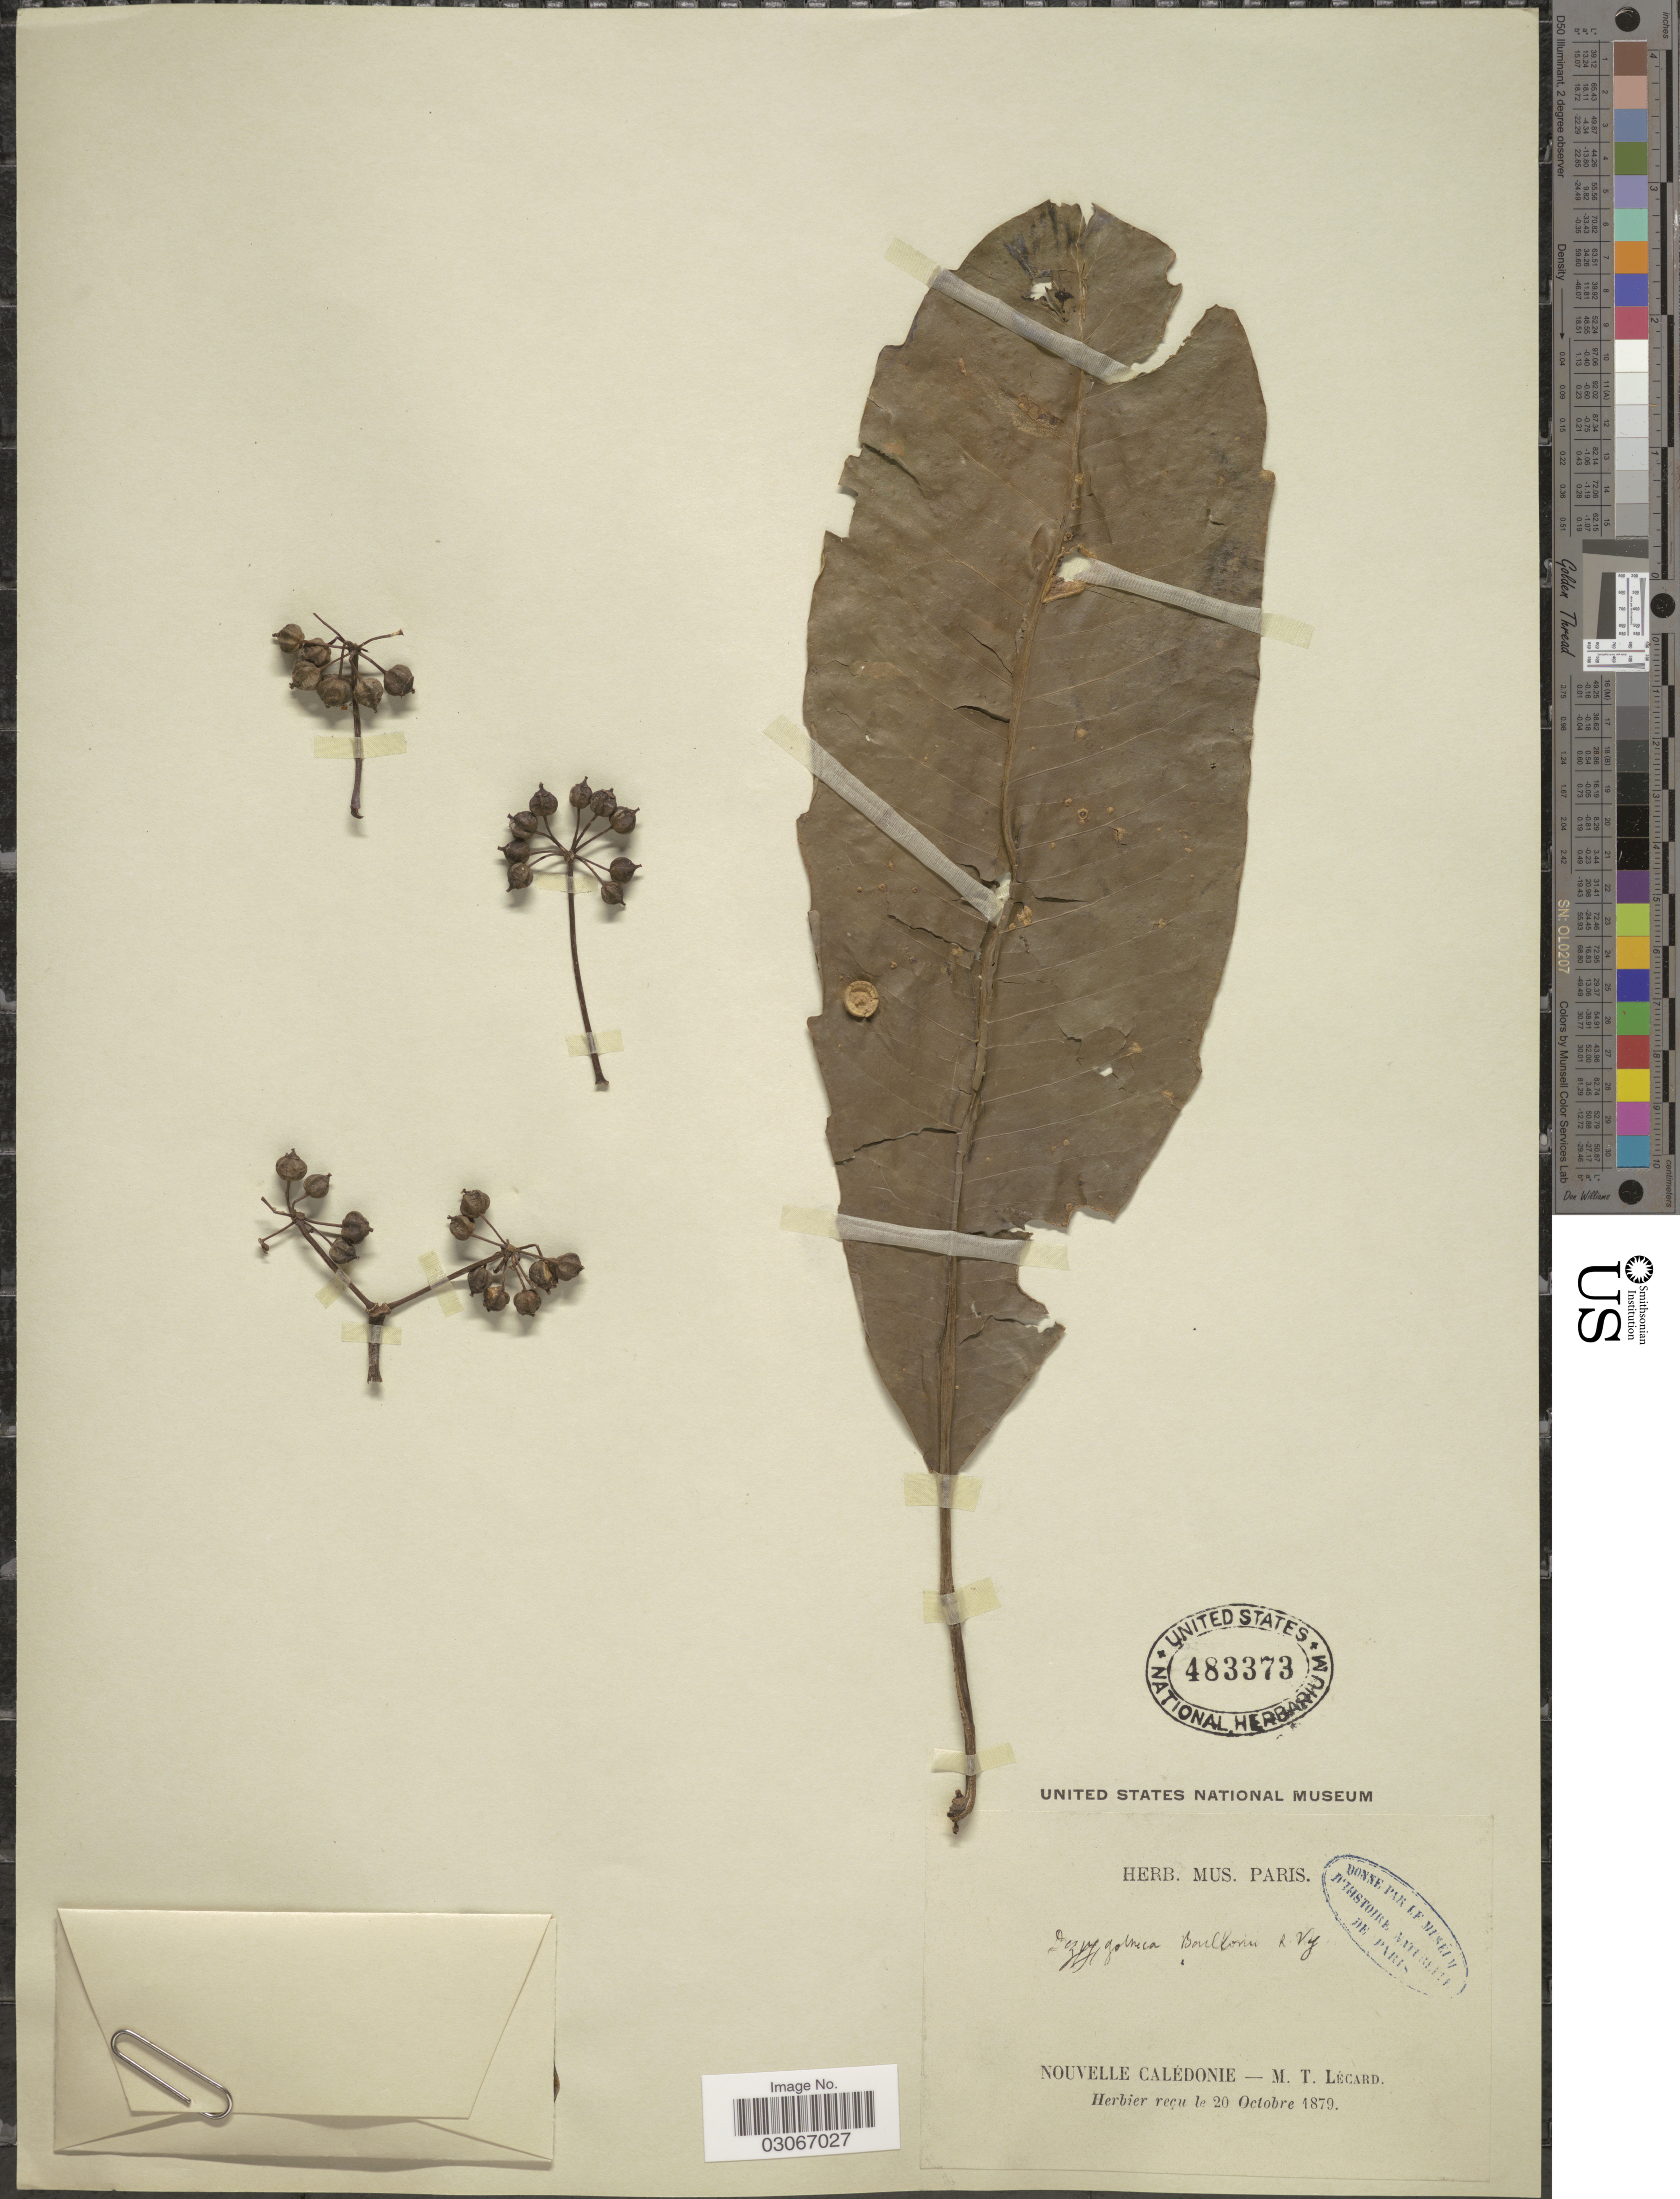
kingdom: Plantae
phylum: Tracheophyta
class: Magnoliopsida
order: Apiales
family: Araliaceae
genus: Dizygotheca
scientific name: Dizygotheca baillonii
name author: R. Vig.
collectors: M. Lecard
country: New Caledonia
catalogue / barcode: US 483373